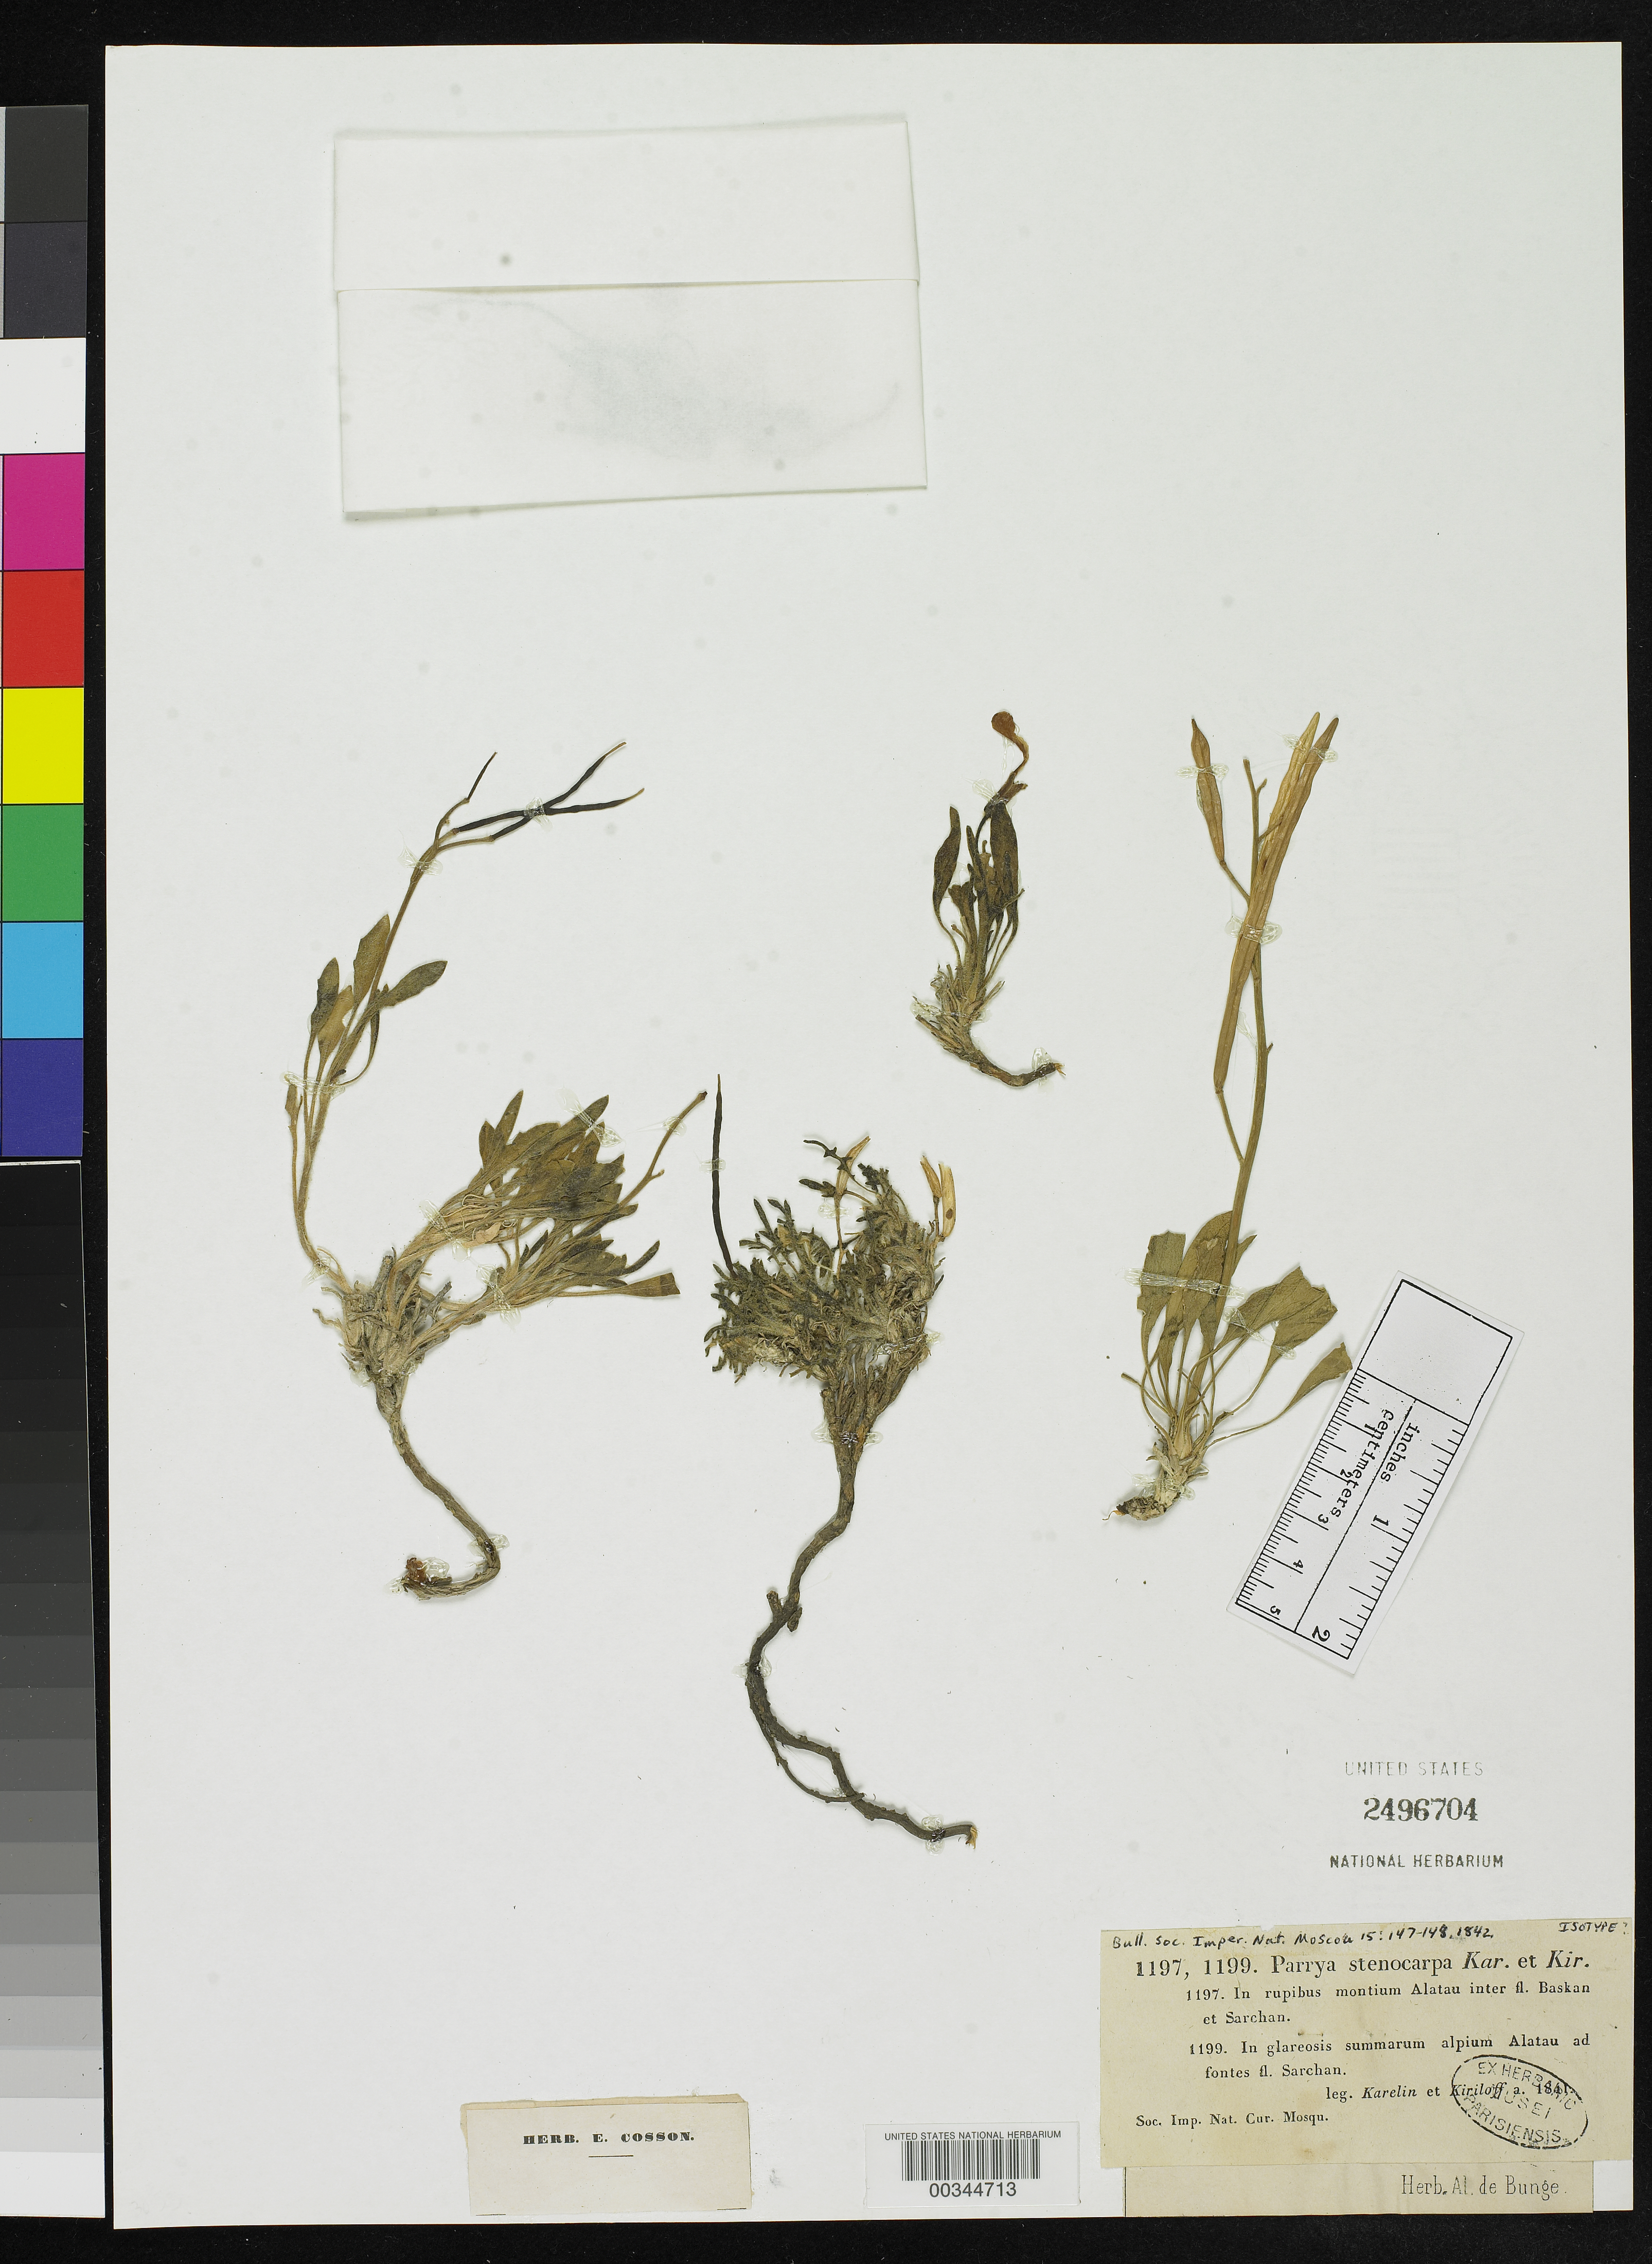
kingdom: Plantae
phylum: Tracheophyta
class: Magnoliopsida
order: Brassicales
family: Brassicaceae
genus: Parrya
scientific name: Parrya stenocarpa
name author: Karelin & Kirilov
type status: Isotype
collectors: G. Karelin & I. Kiriloff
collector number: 1197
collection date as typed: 1841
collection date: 1841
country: Kazakhstan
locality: between Baskan et Sarchan.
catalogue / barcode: US 2496704